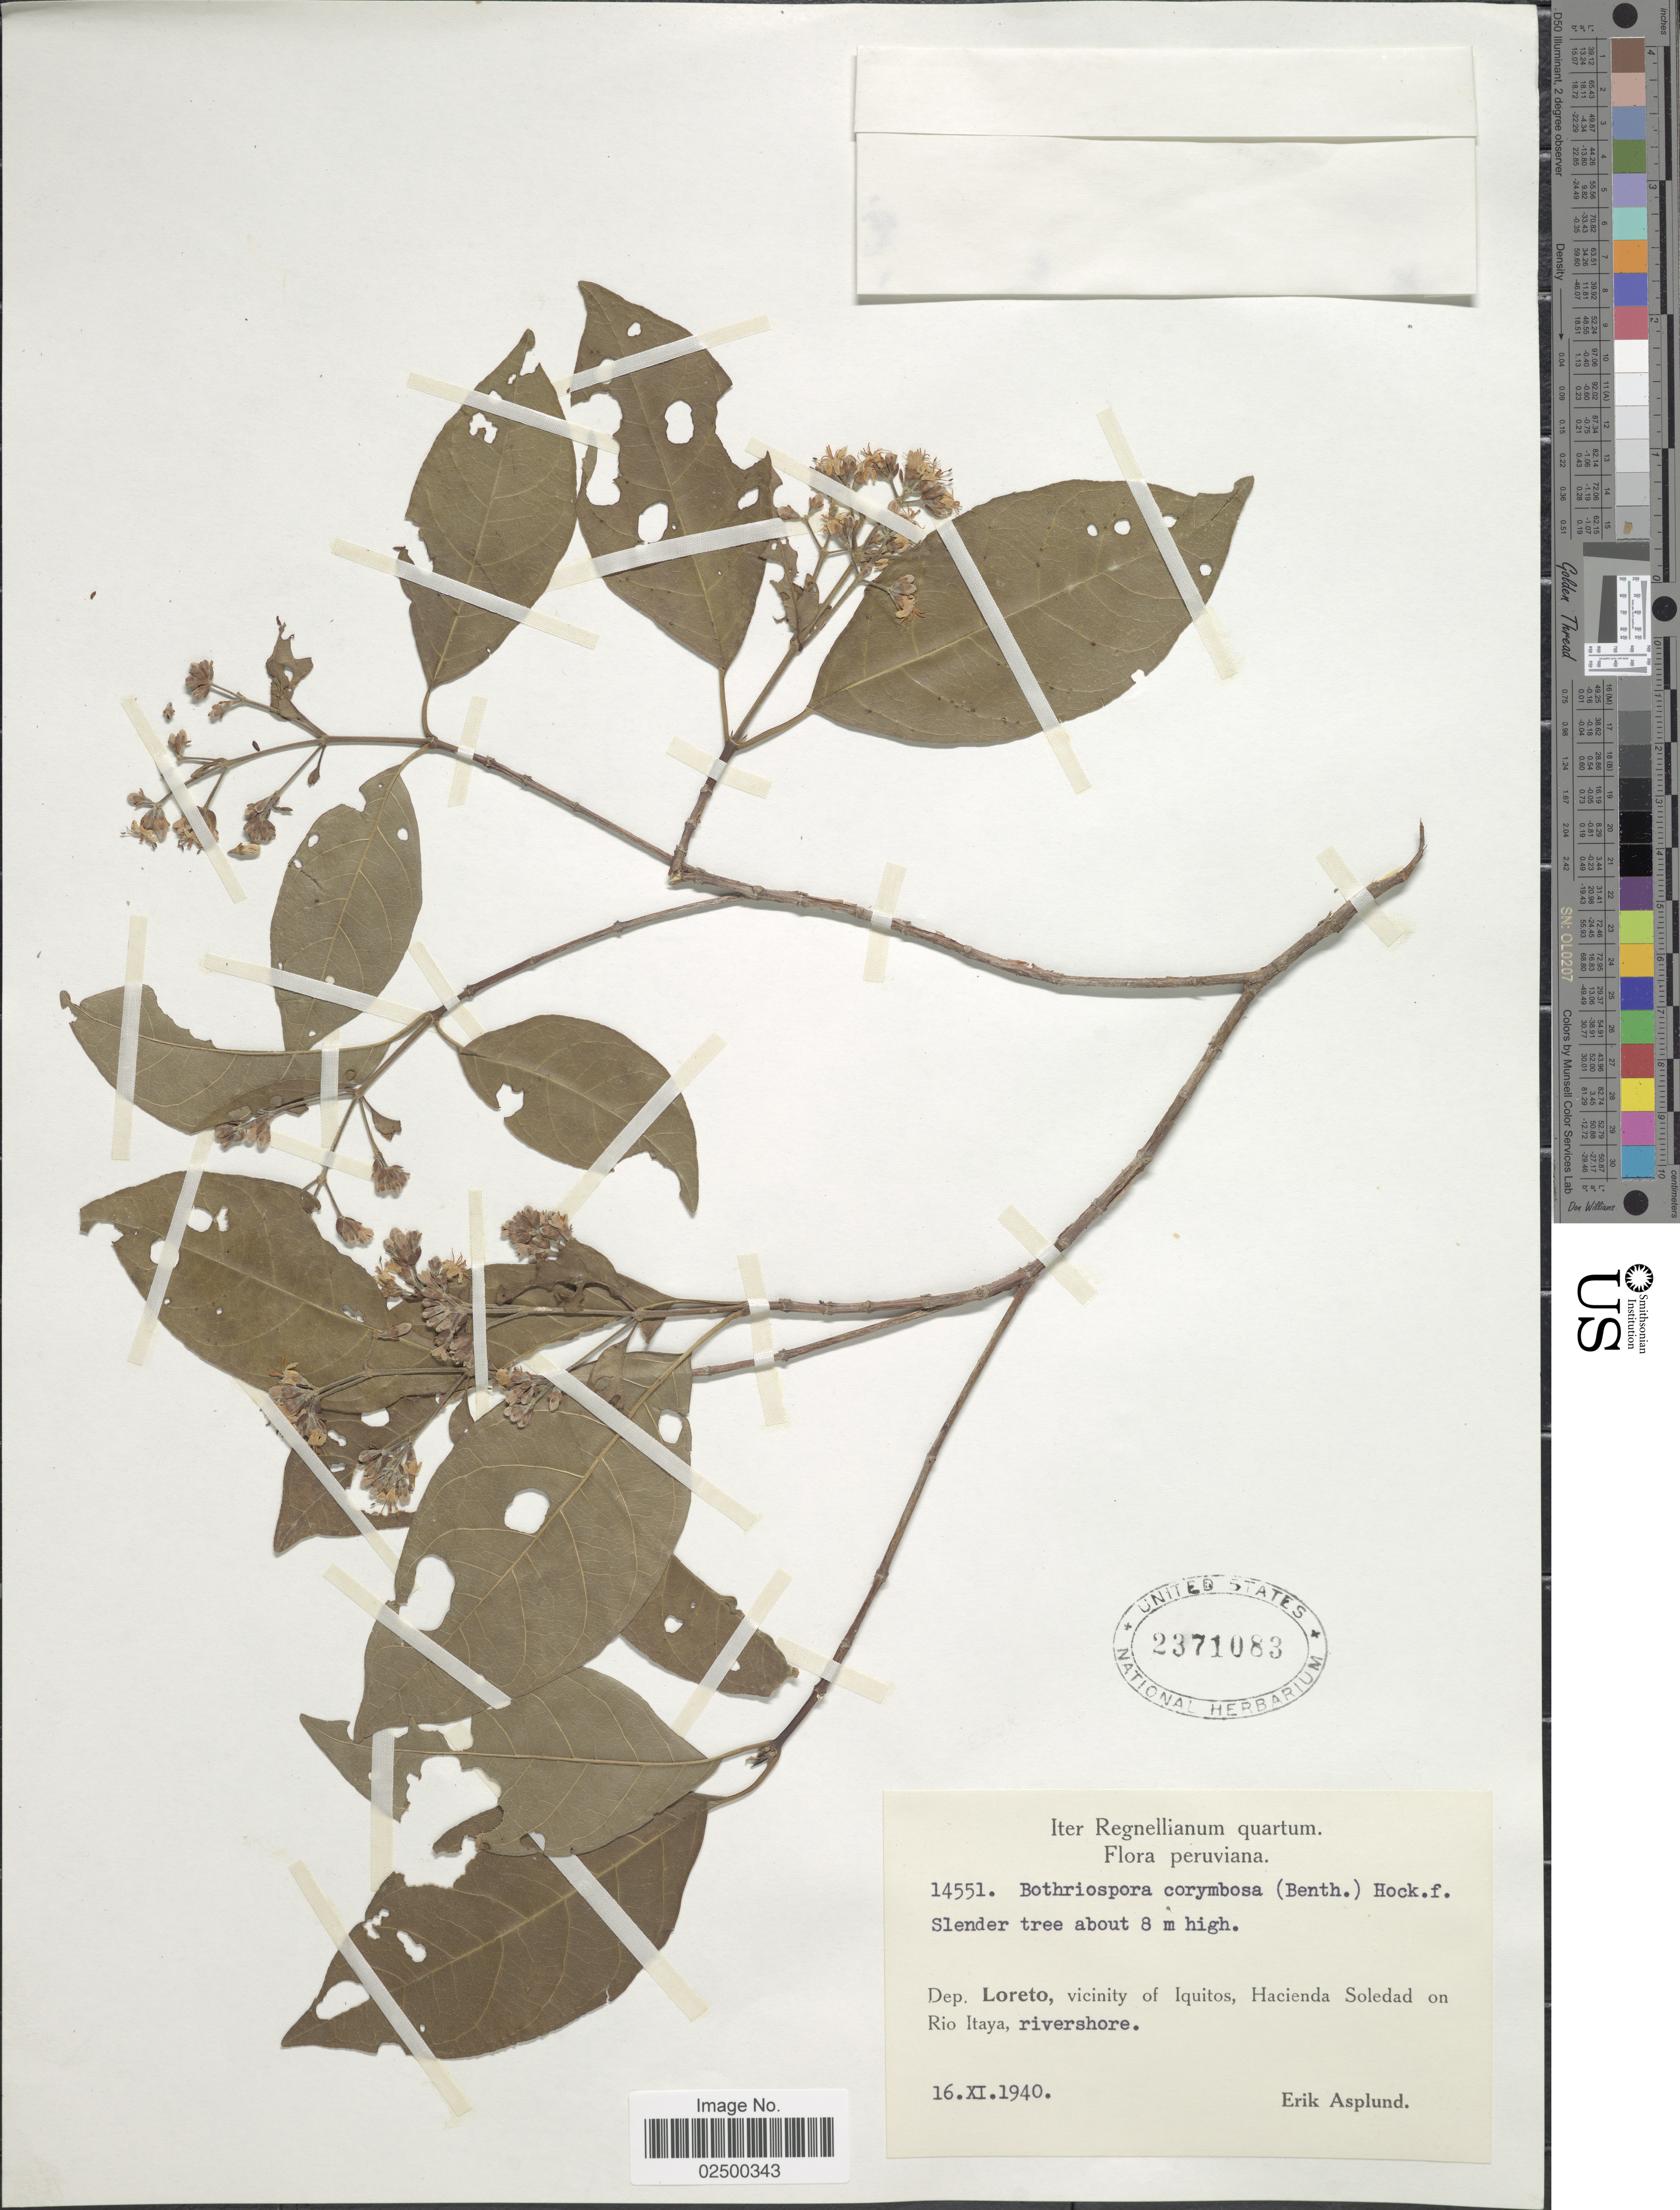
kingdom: Plantae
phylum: Tracheophyta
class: Magnoliopsida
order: Gentianales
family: Rubiaceae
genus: Bothriospora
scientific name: Bothriospora corymbosa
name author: (Benth.) Hook. f.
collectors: E. Asplund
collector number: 14551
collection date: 1940-11-16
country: Peru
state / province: Loreto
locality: Regnellianum quartum, vicinity of Iquitos, Hacienda Soledad on Rio Itaya, rivershore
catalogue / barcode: US 2371083